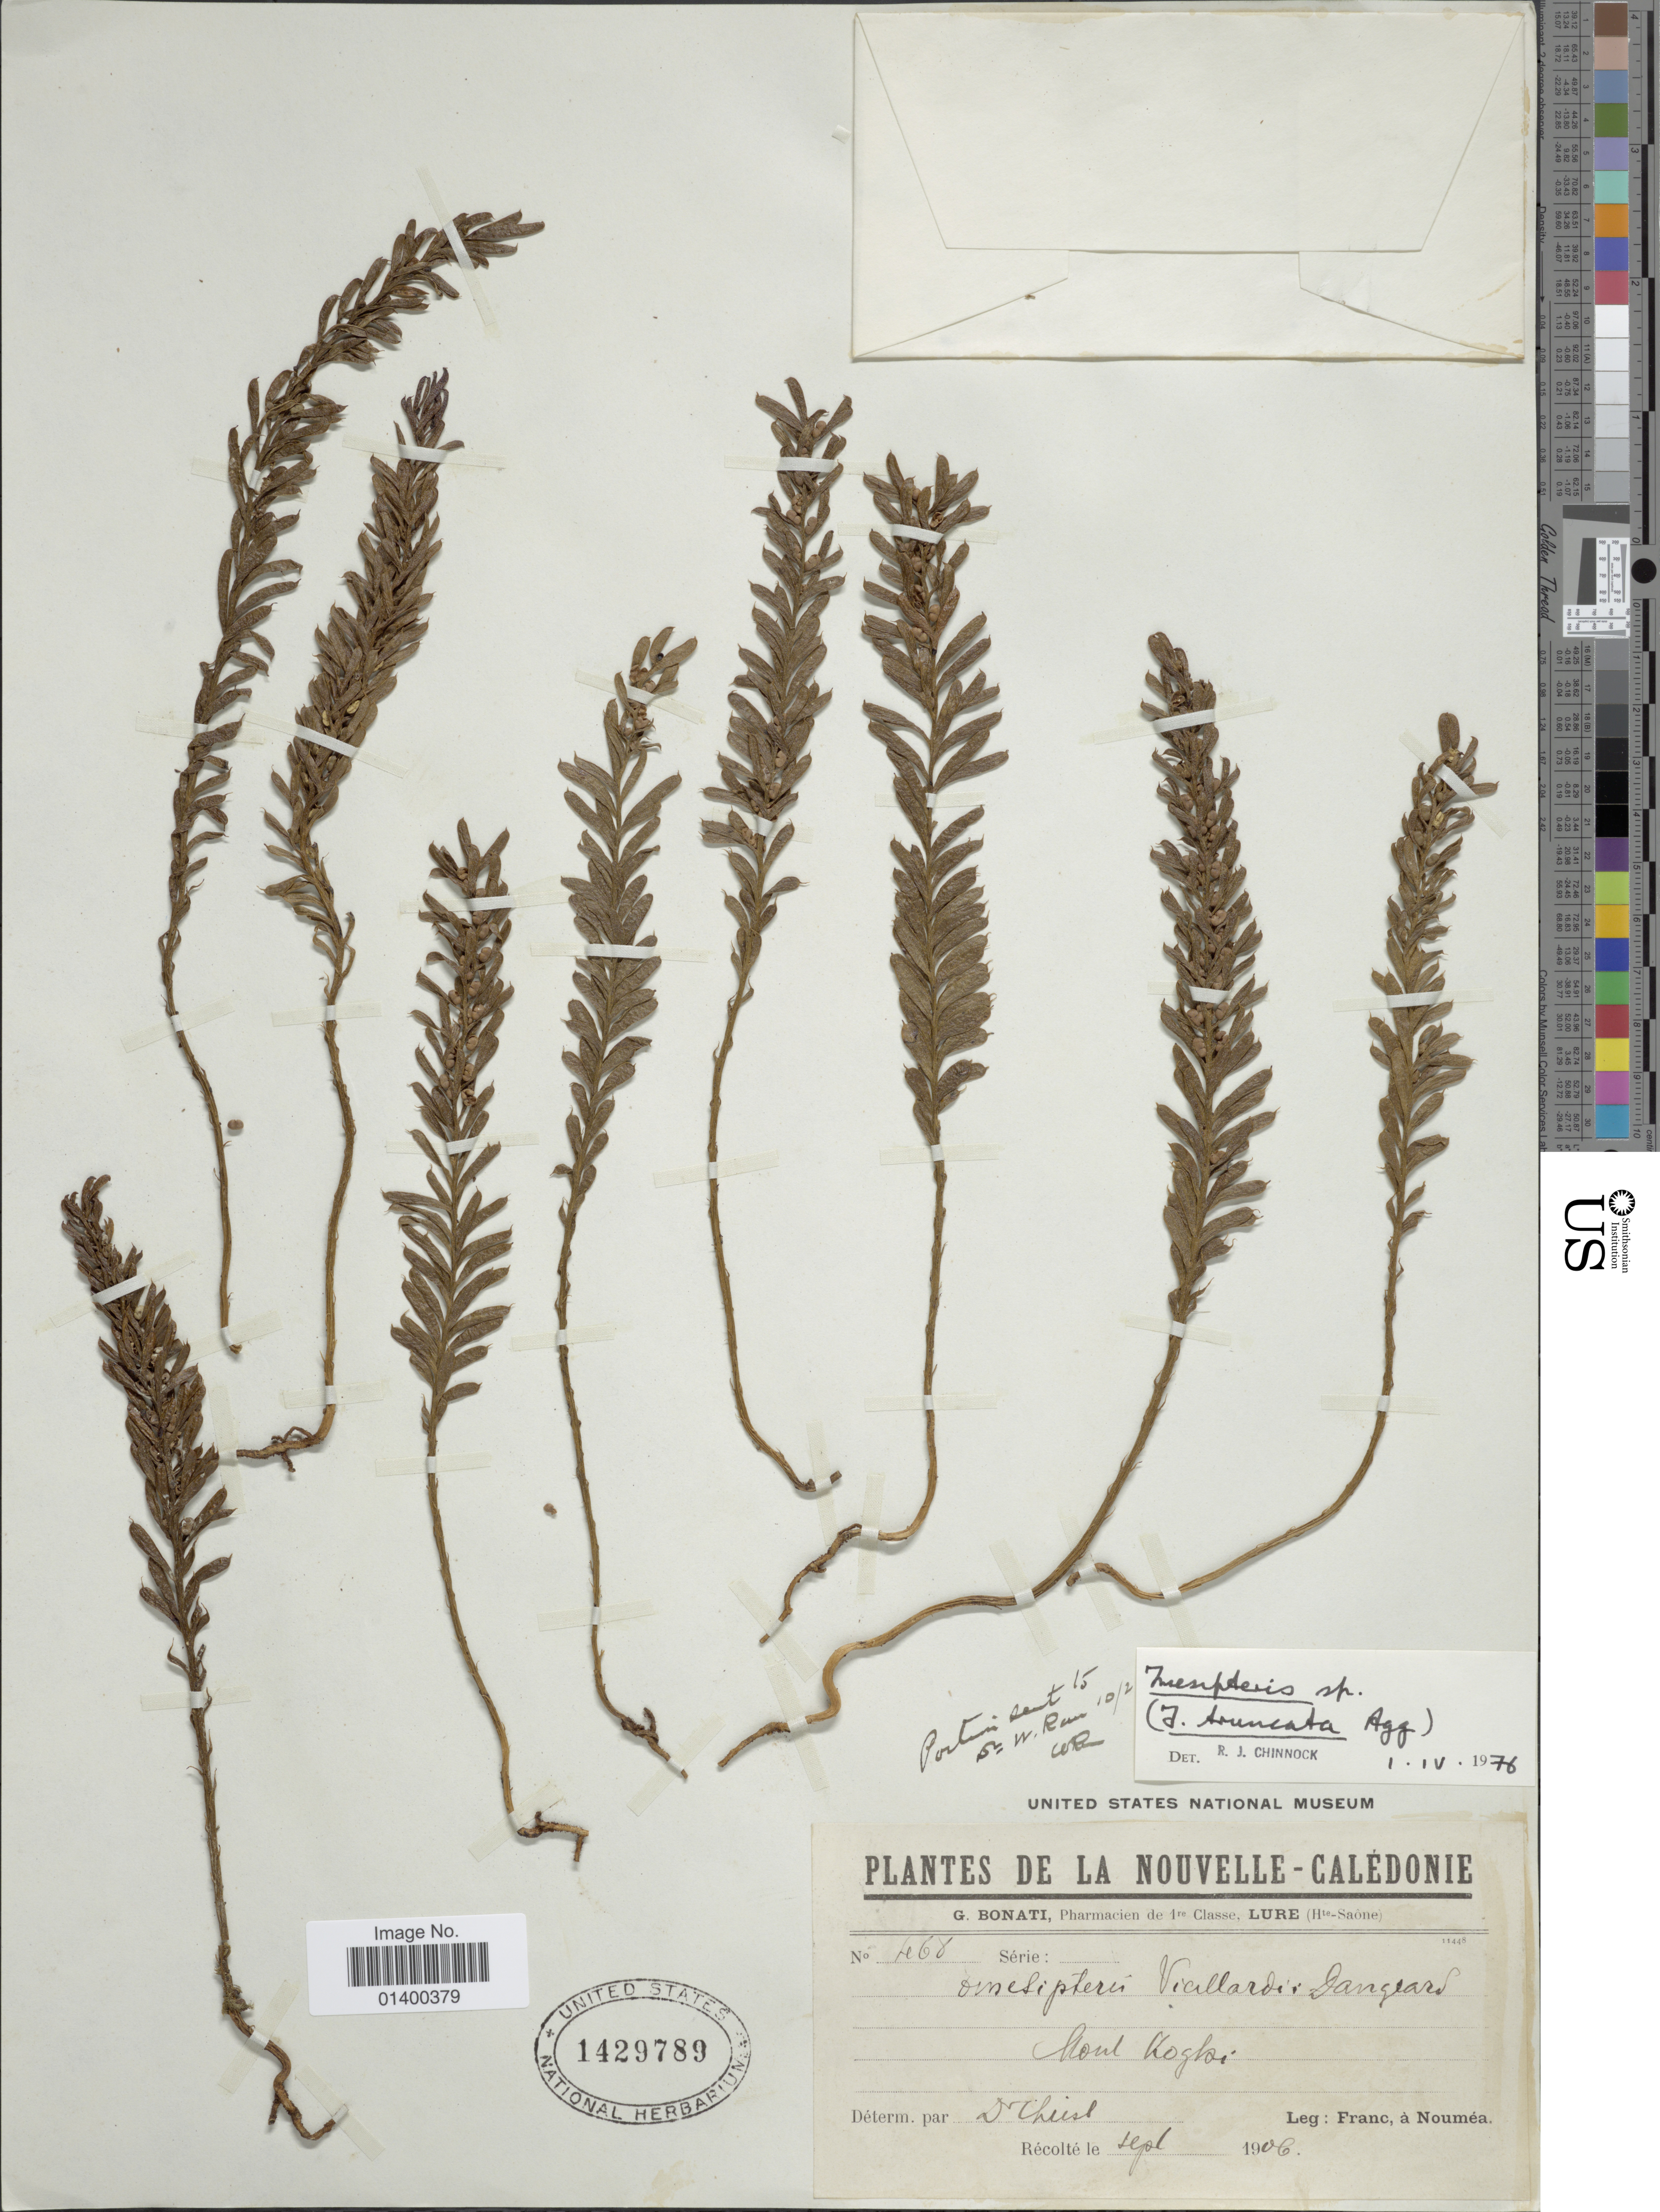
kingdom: Plantae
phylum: Tracheophyta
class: Polypodiopsida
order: Psilotales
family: Psilotaceae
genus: Tmesipteris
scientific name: Tmesipteris sp.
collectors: I. Franc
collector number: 468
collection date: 1906-09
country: New Caledonia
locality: Mount Koghi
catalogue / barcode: US 1429789